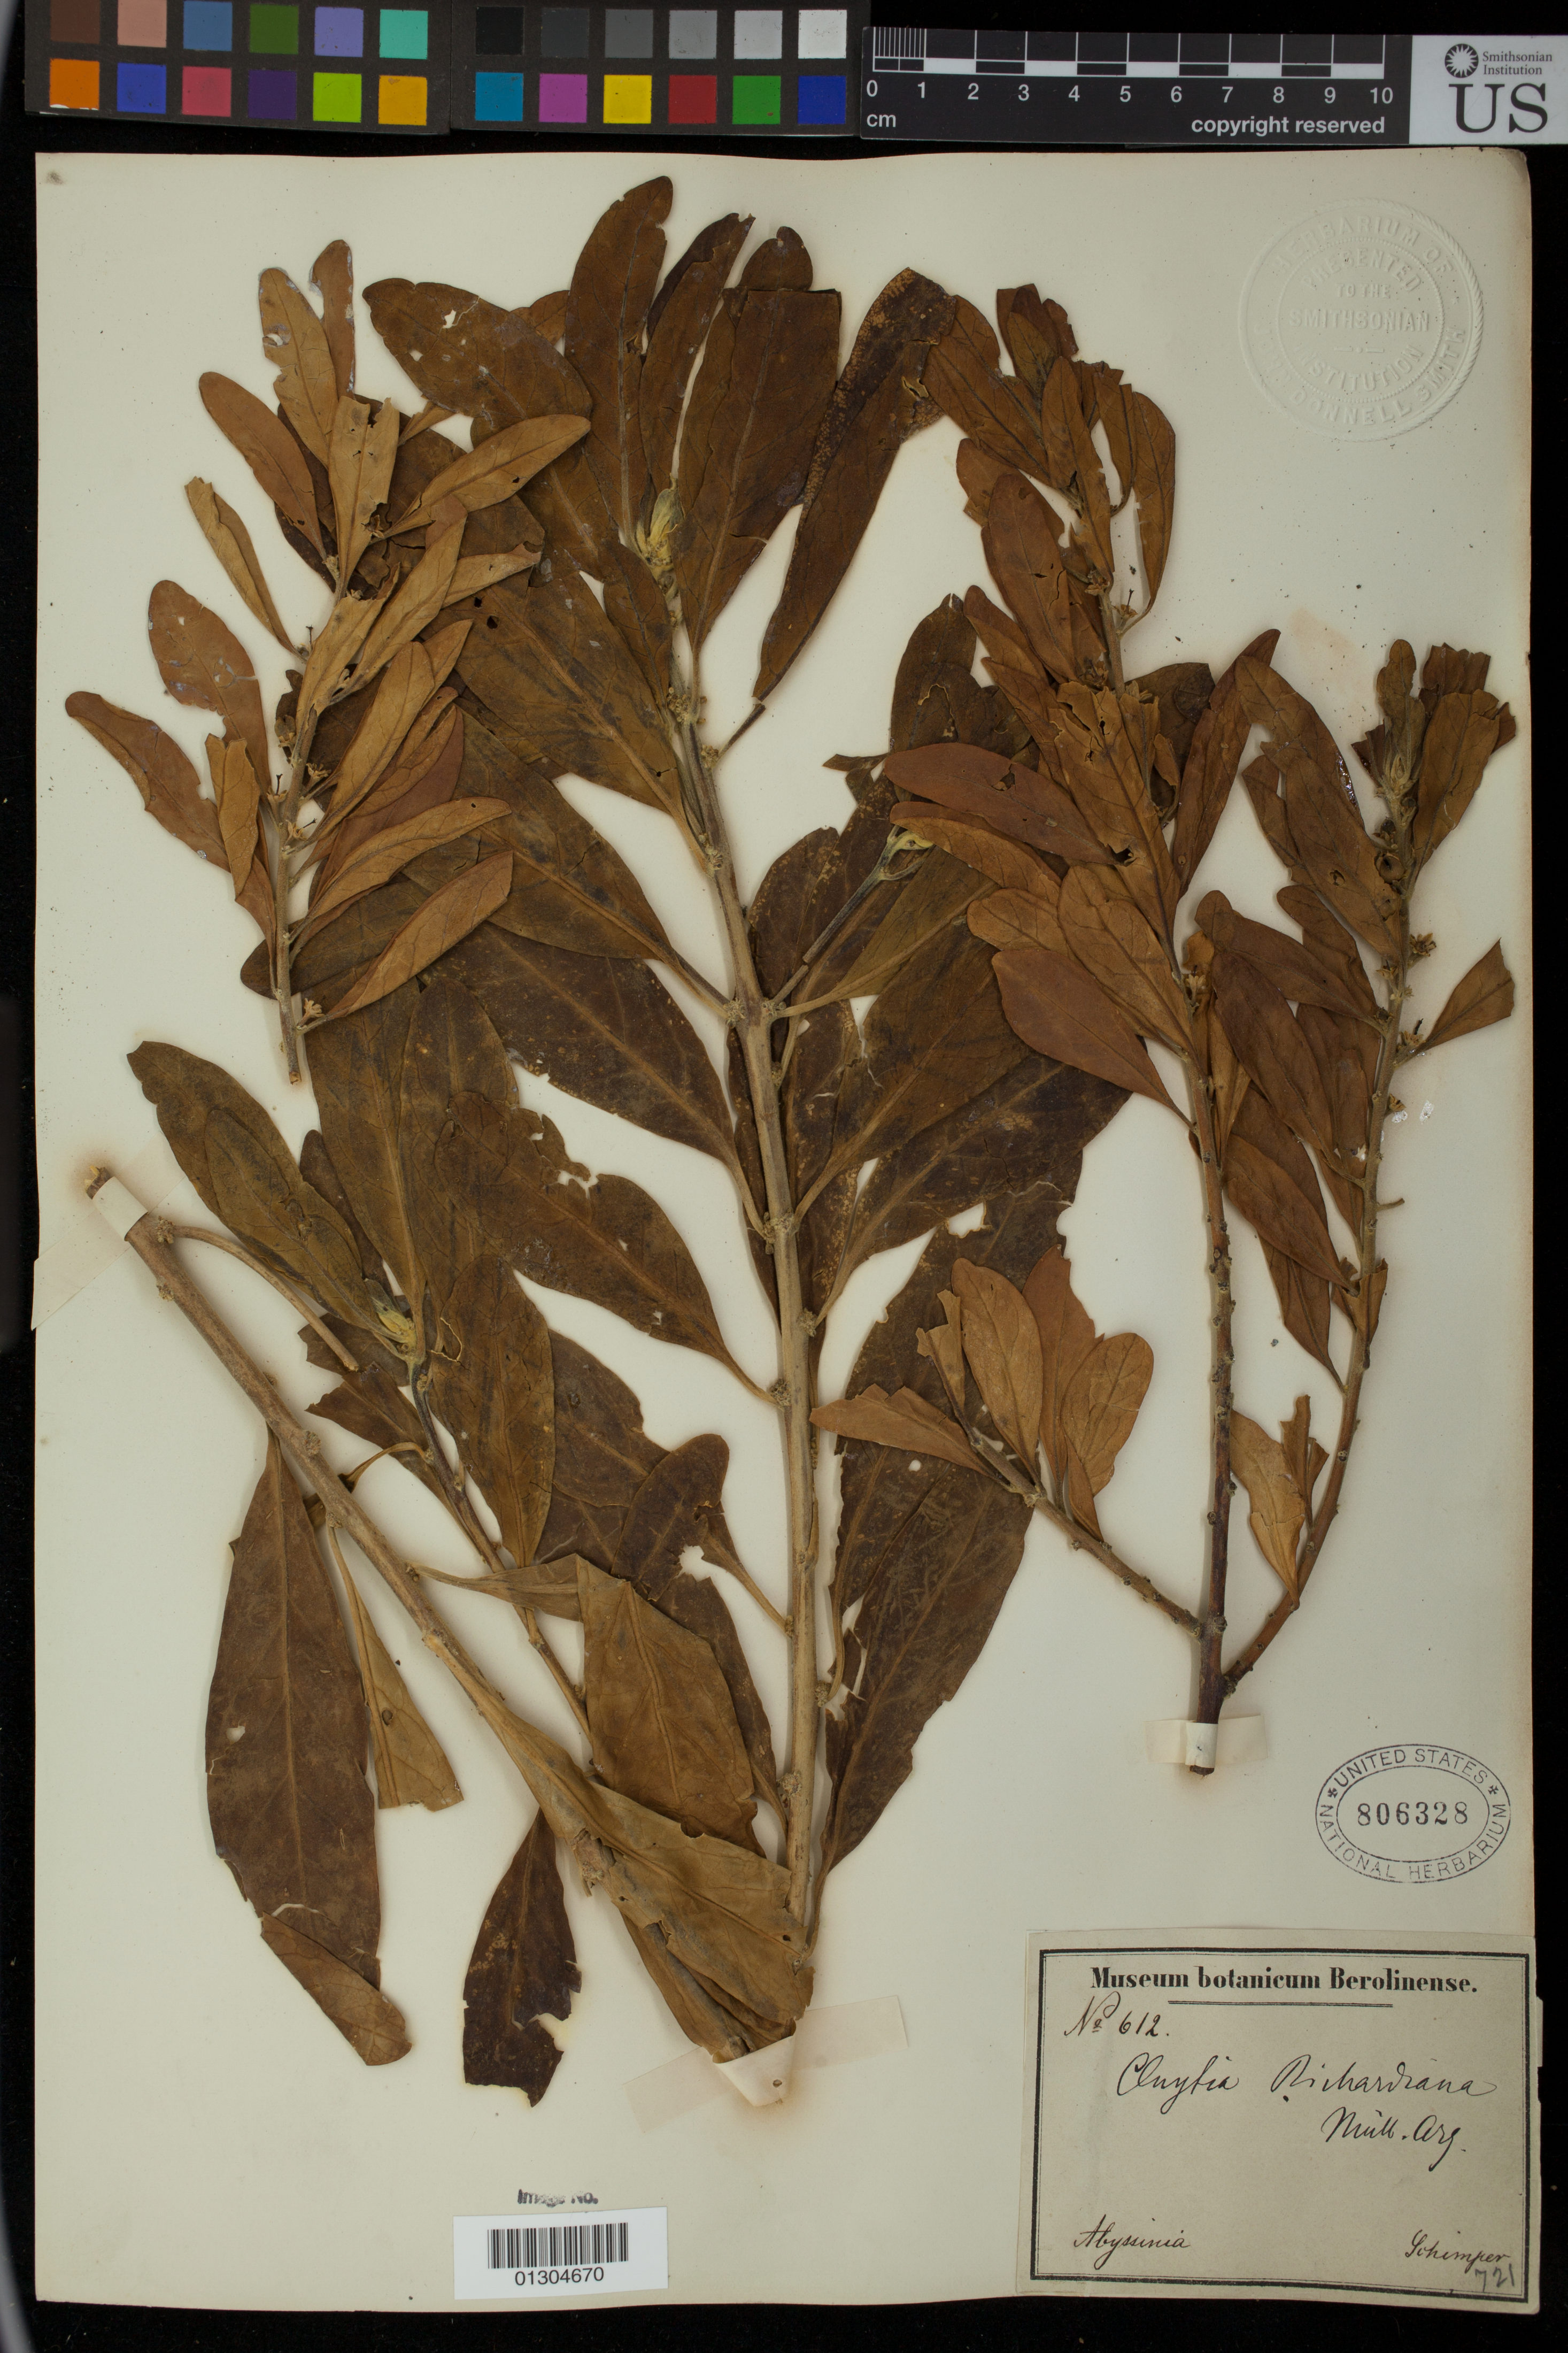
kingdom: Plantae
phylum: Tracheophyta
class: Magnoliopsida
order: Malpighiales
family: Peraceae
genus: Clutia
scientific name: Clutia richardiana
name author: Müll. Arg.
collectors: -. Schimper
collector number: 721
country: Ethiopia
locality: Abyssinia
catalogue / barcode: US 806328